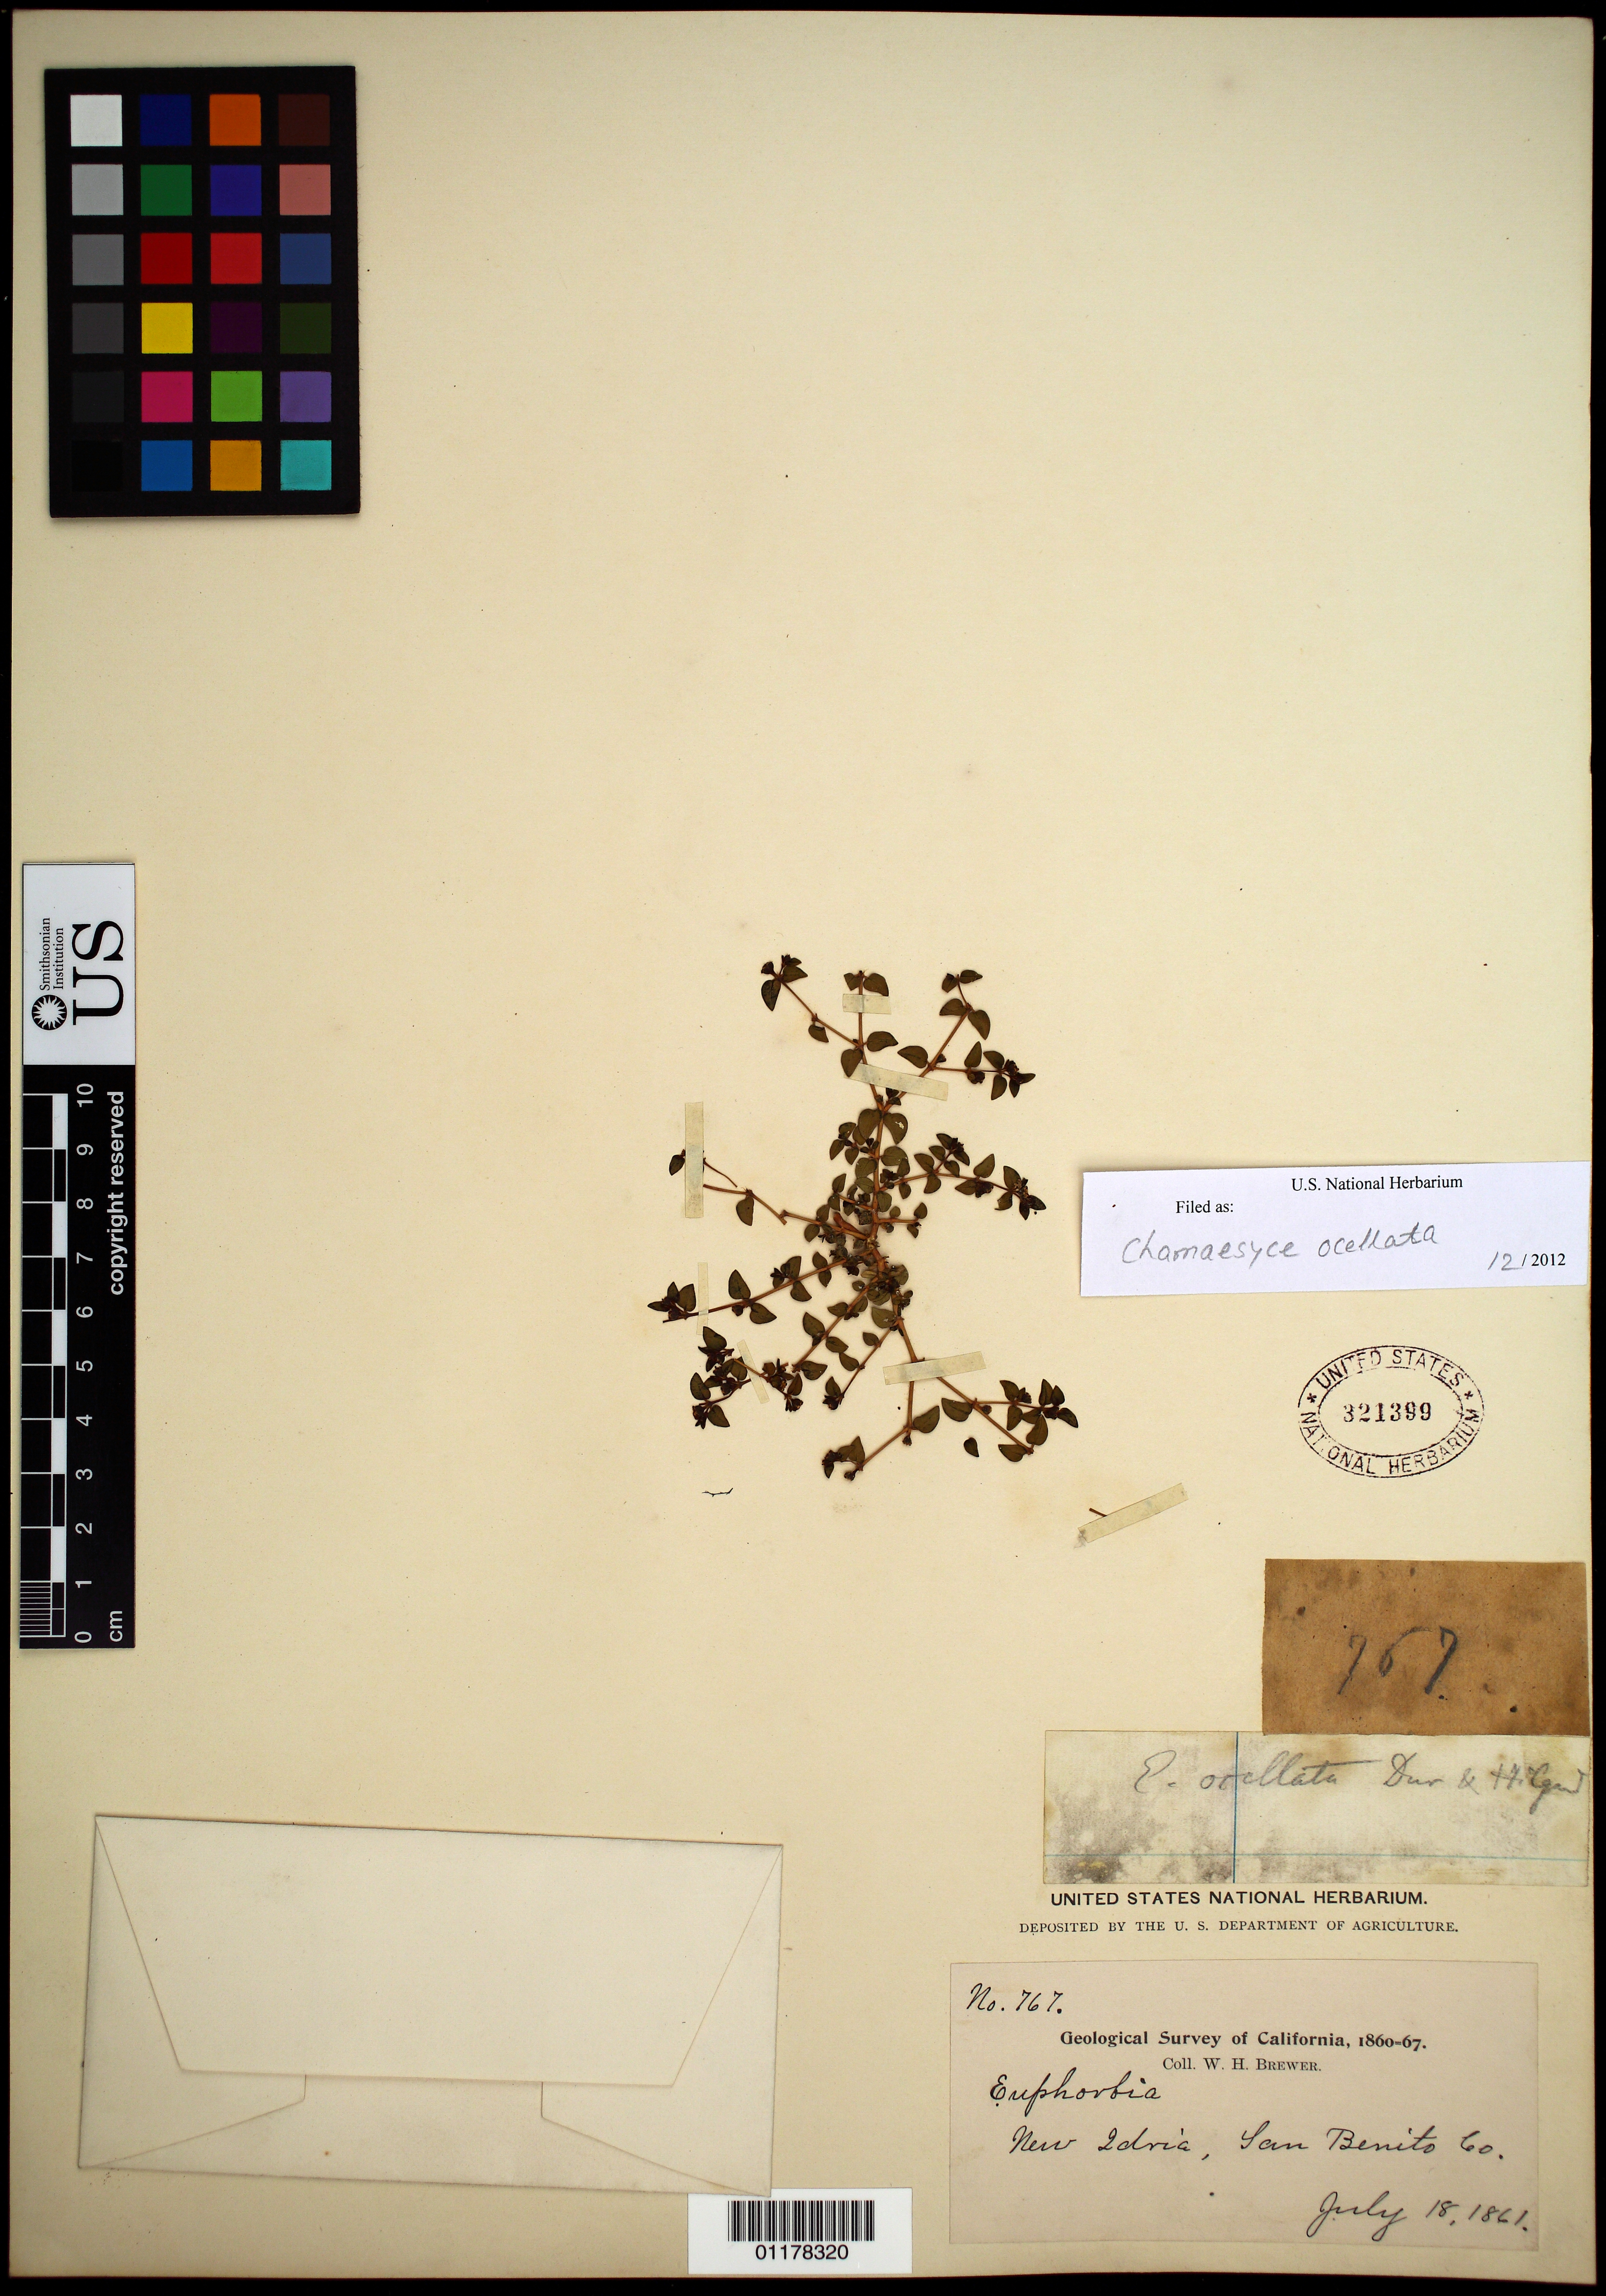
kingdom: Plantae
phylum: Tracheophyta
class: Magnoliopsida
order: Malpighiales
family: Euphorbiaceae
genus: Euphorbia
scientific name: Euphorbia ocellata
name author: Durand & Hilg.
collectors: W. H. Brewer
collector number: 767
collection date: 1861-07-18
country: United States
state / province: California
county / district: San Benito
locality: New Idria.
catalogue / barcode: US 321399